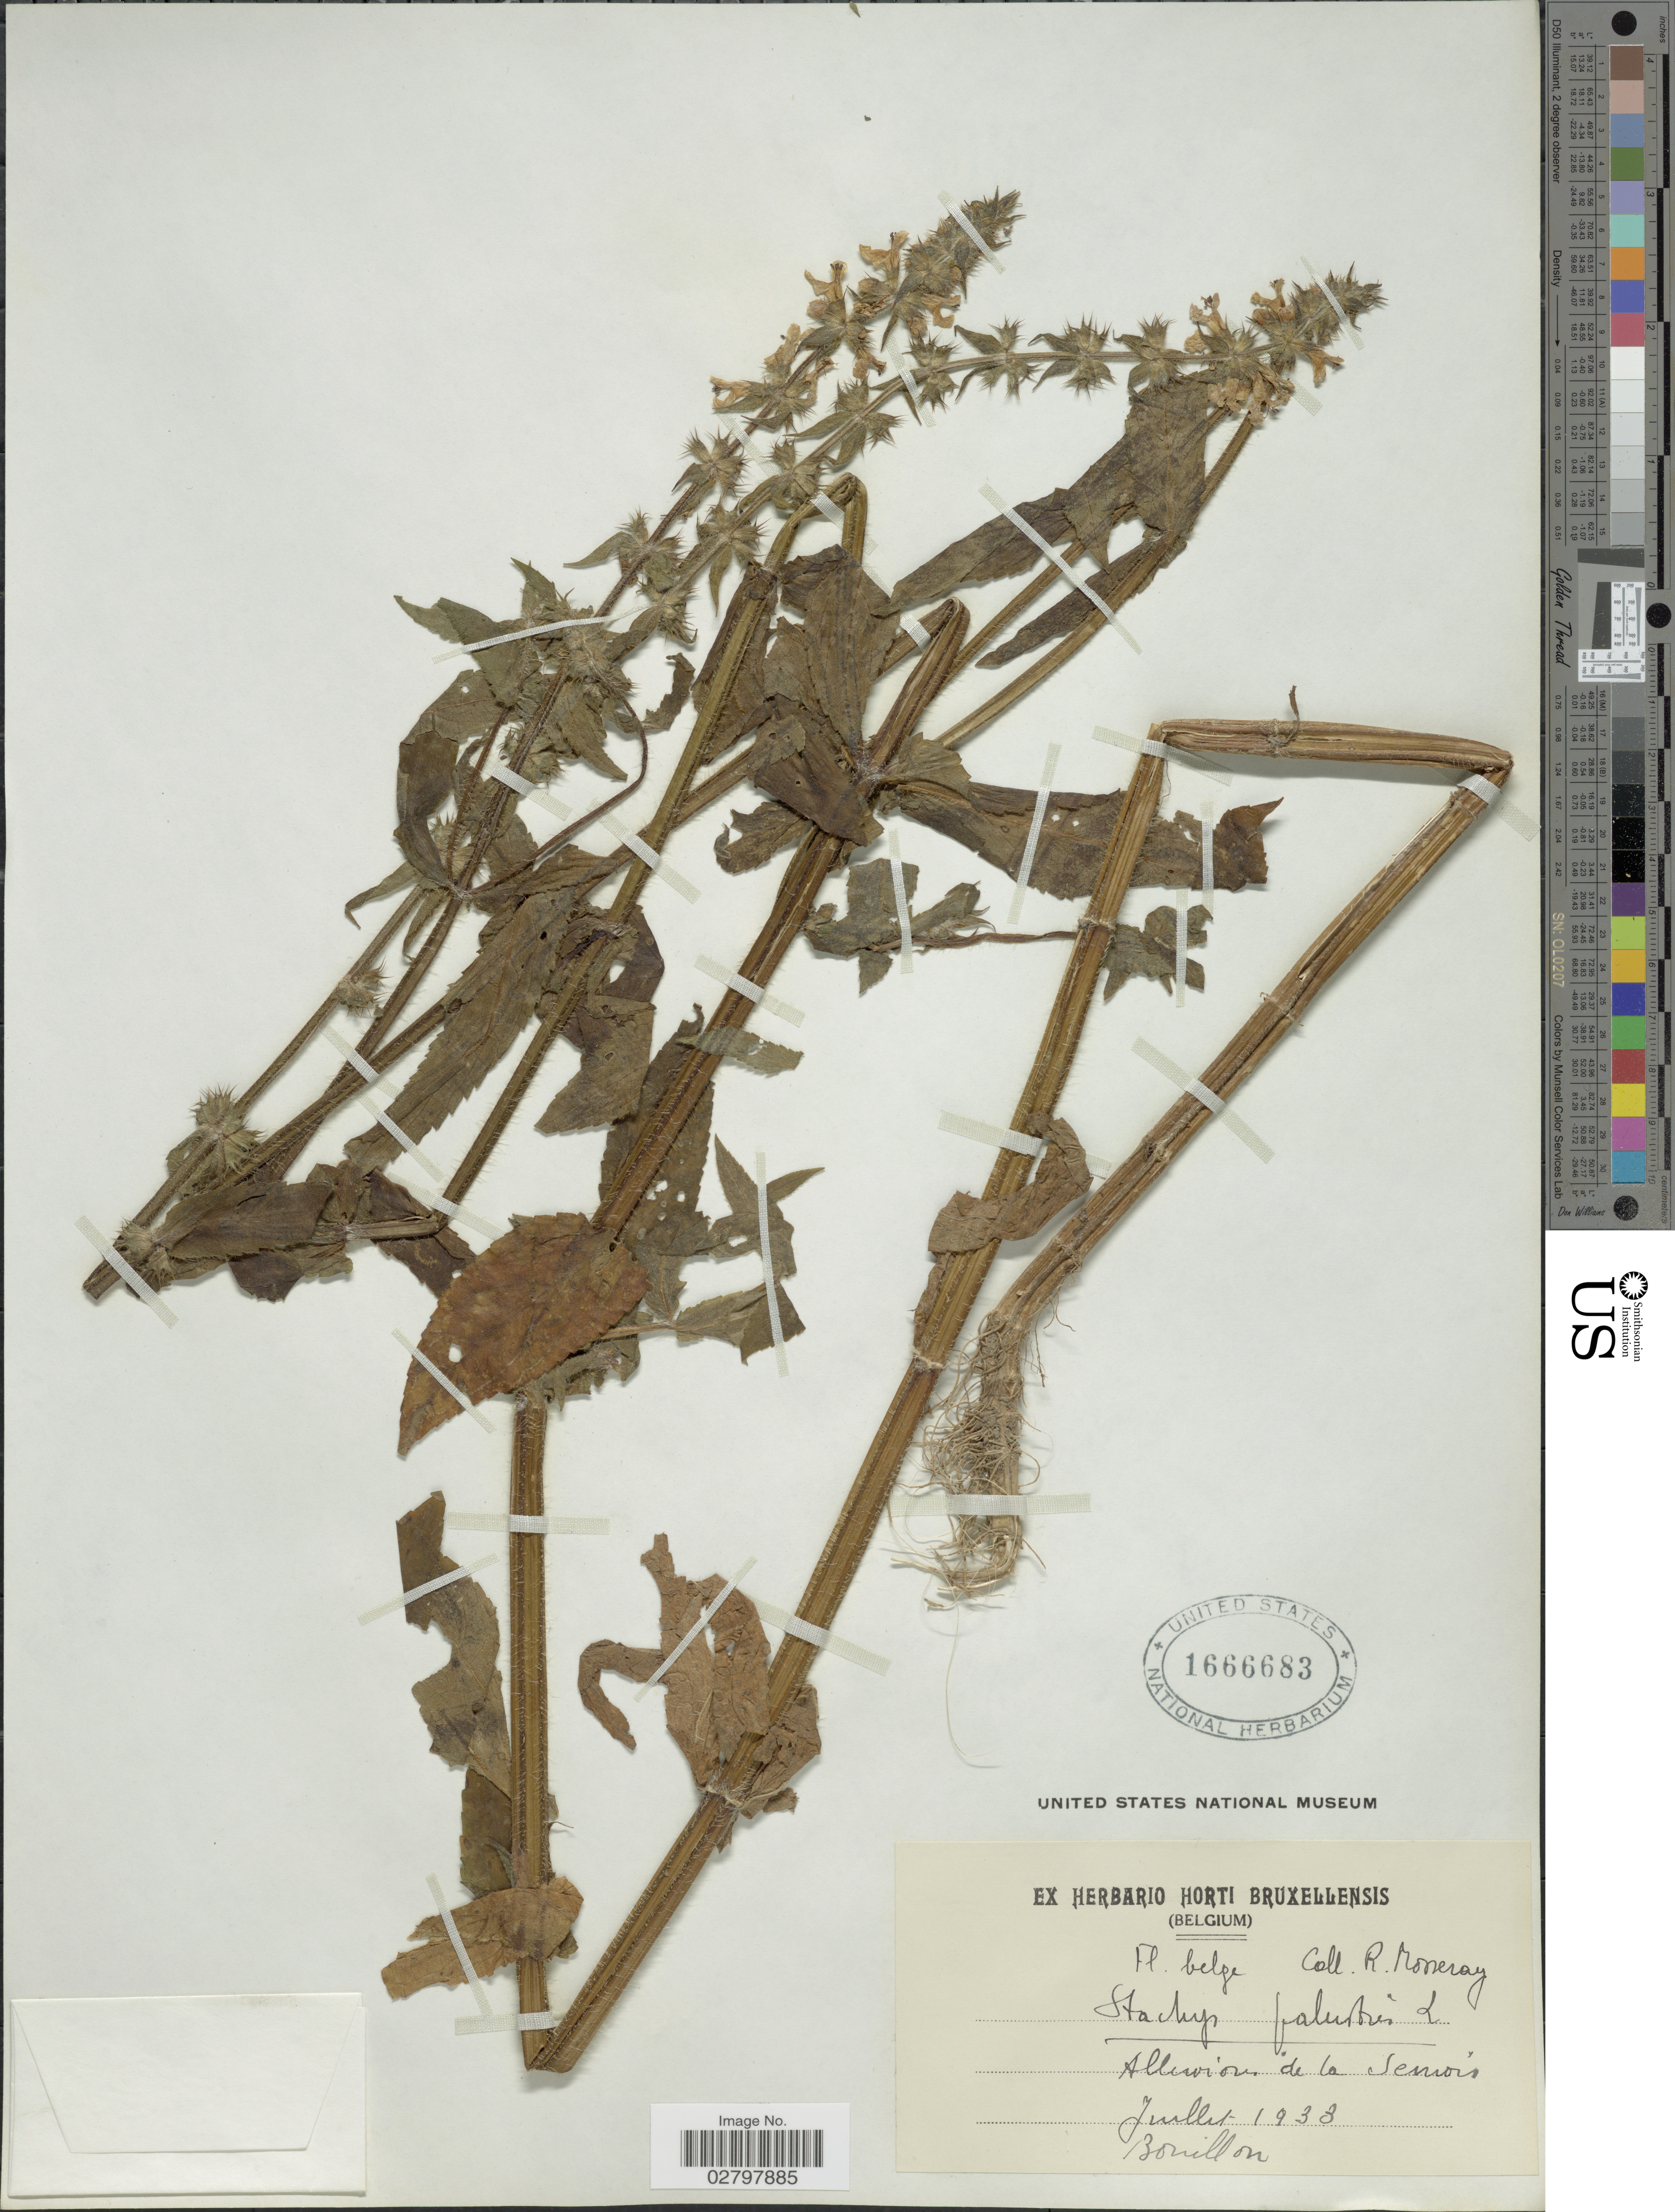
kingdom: Plantae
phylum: Tracheophyta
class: Magnoliopsida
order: Lamiales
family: Lamiaceae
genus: Stachys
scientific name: Stachys palustris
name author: L.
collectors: R. Mosseray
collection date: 1933-07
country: Belgium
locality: Alluvion de la Semois.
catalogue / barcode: US 1666683